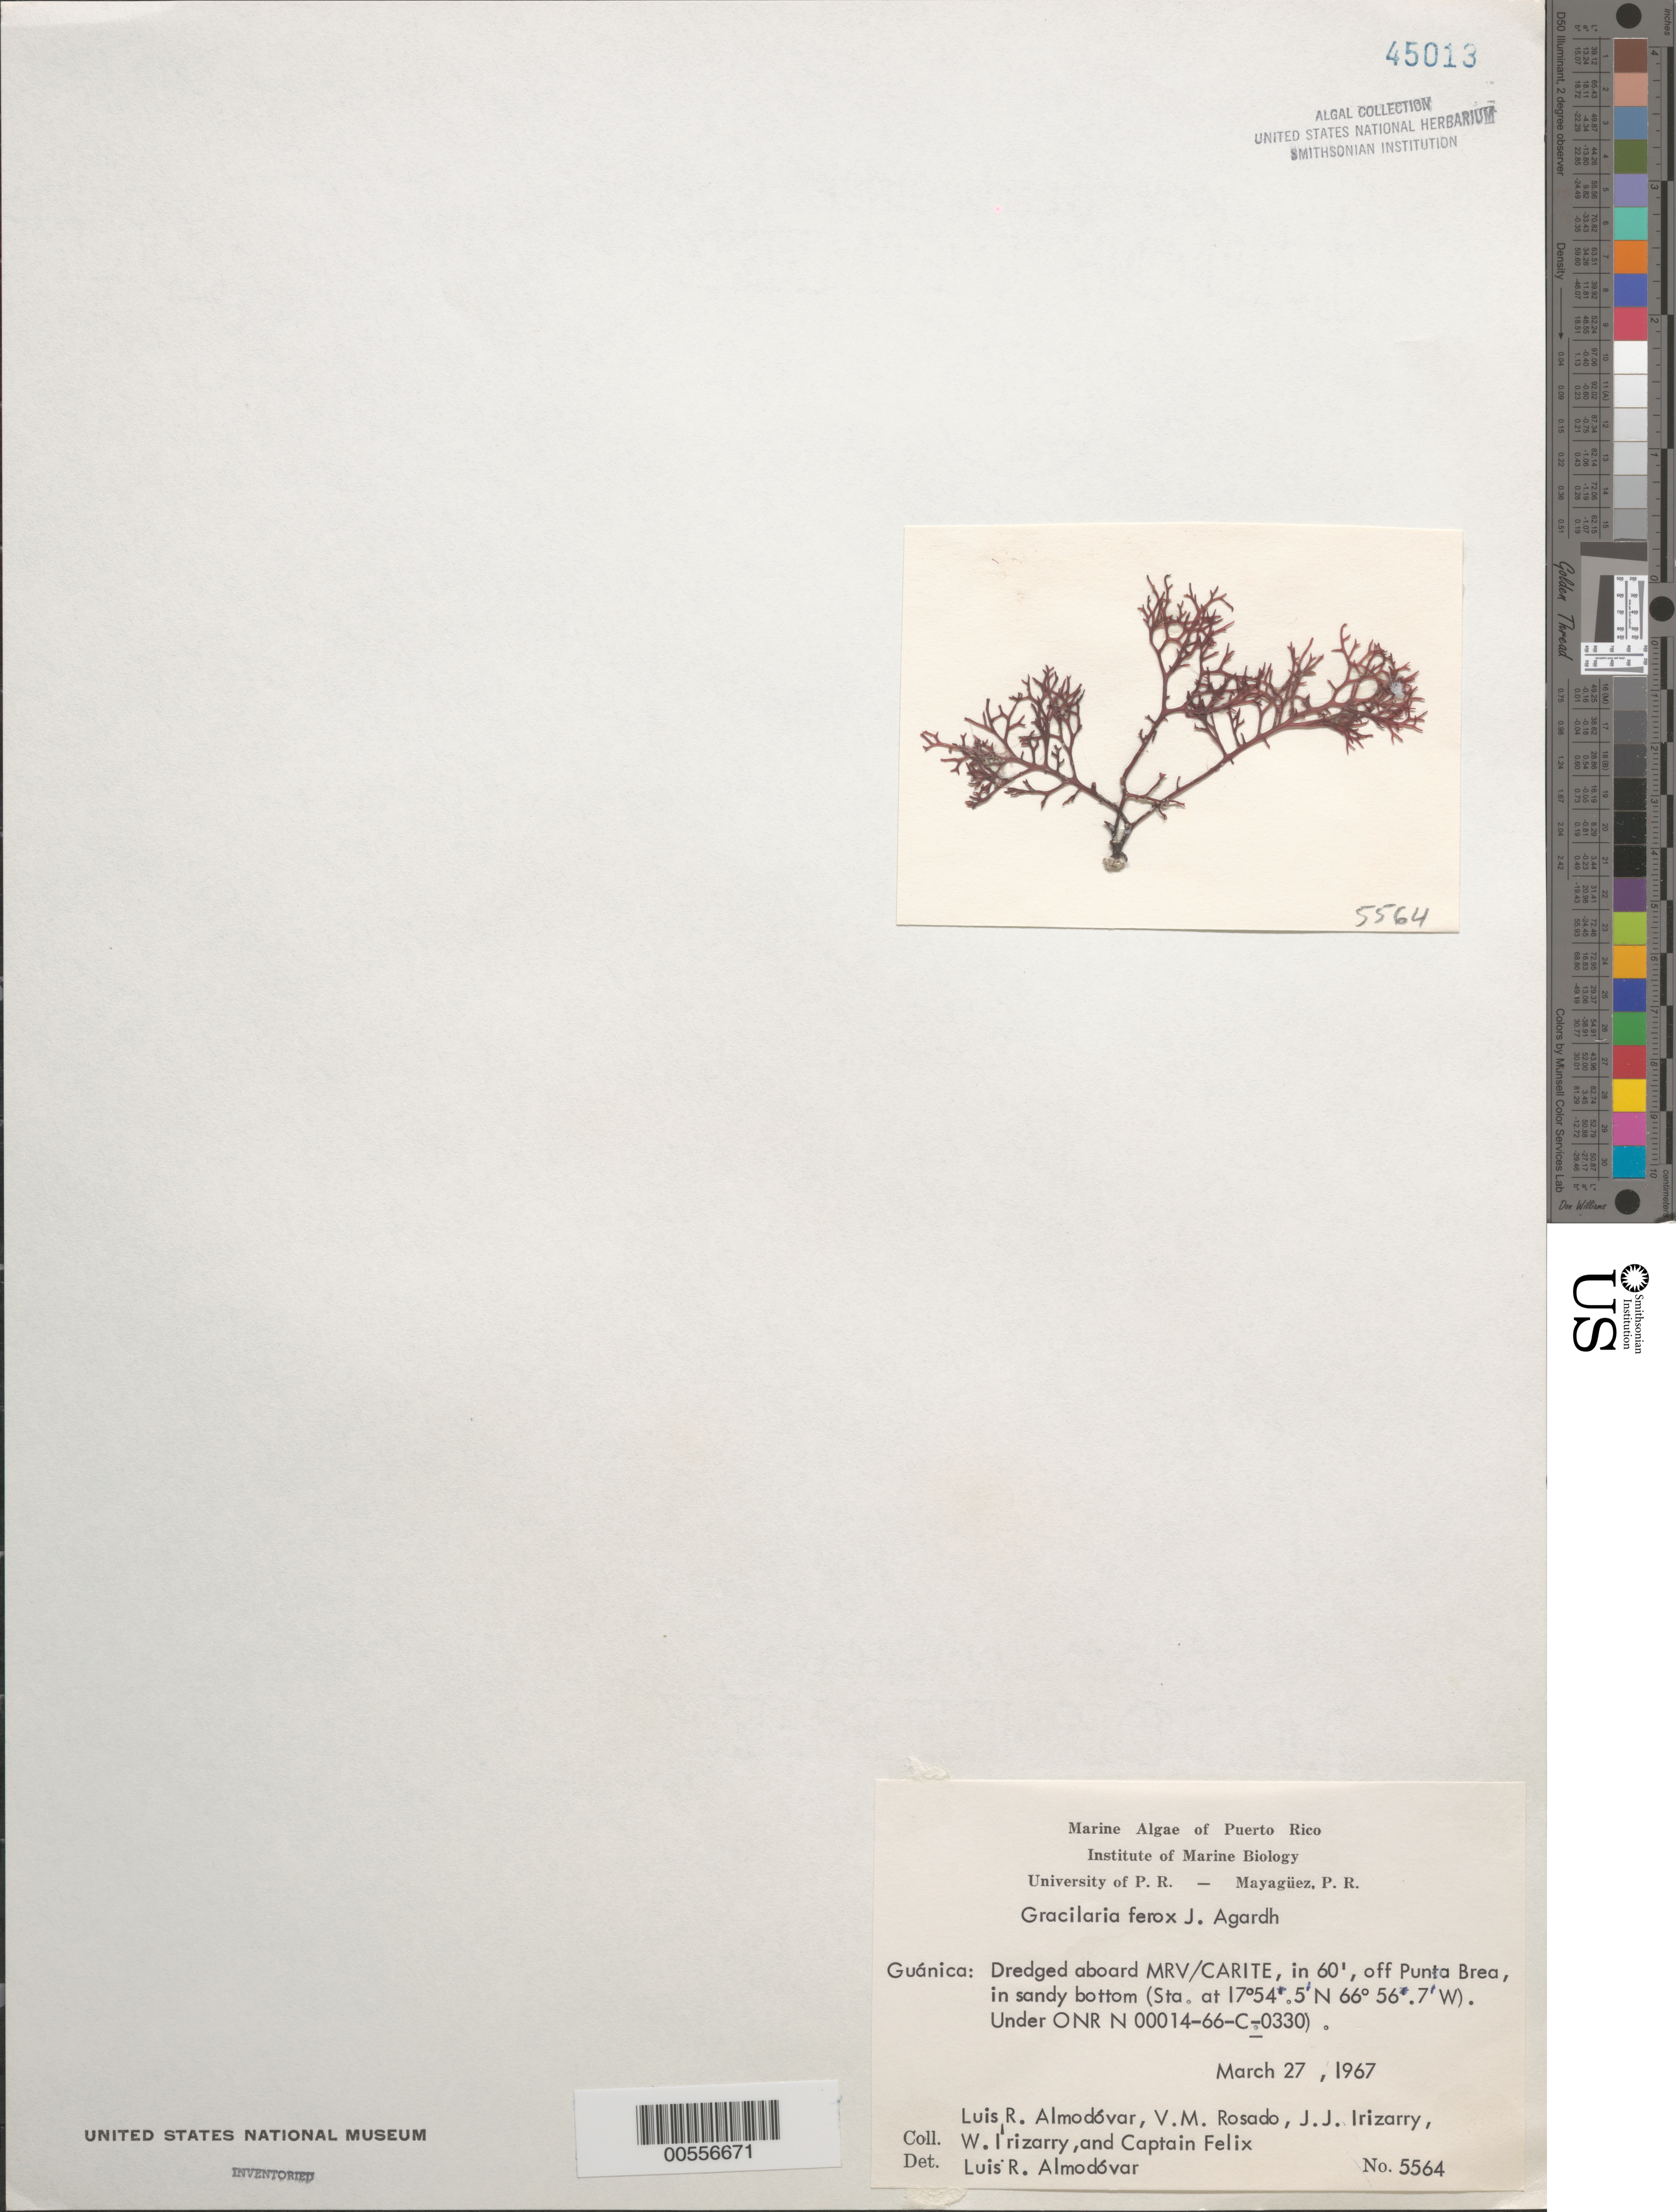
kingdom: Plantae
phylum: Rhodophyta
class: Florideophyceae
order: Gracilariales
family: Gracilariaceae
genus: Gracilaria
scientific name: Gracilaria ferox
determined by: Almodovar, L. R.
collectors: L. Almodovar, V. Rosado, J. Irizarry, W. Irizarry & C. Felix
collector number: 5564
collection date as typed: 27 Mar 1967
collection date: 1967-03-27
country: Puerto Rico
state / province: Guanica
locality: Off punta brea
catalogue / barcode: US 45013